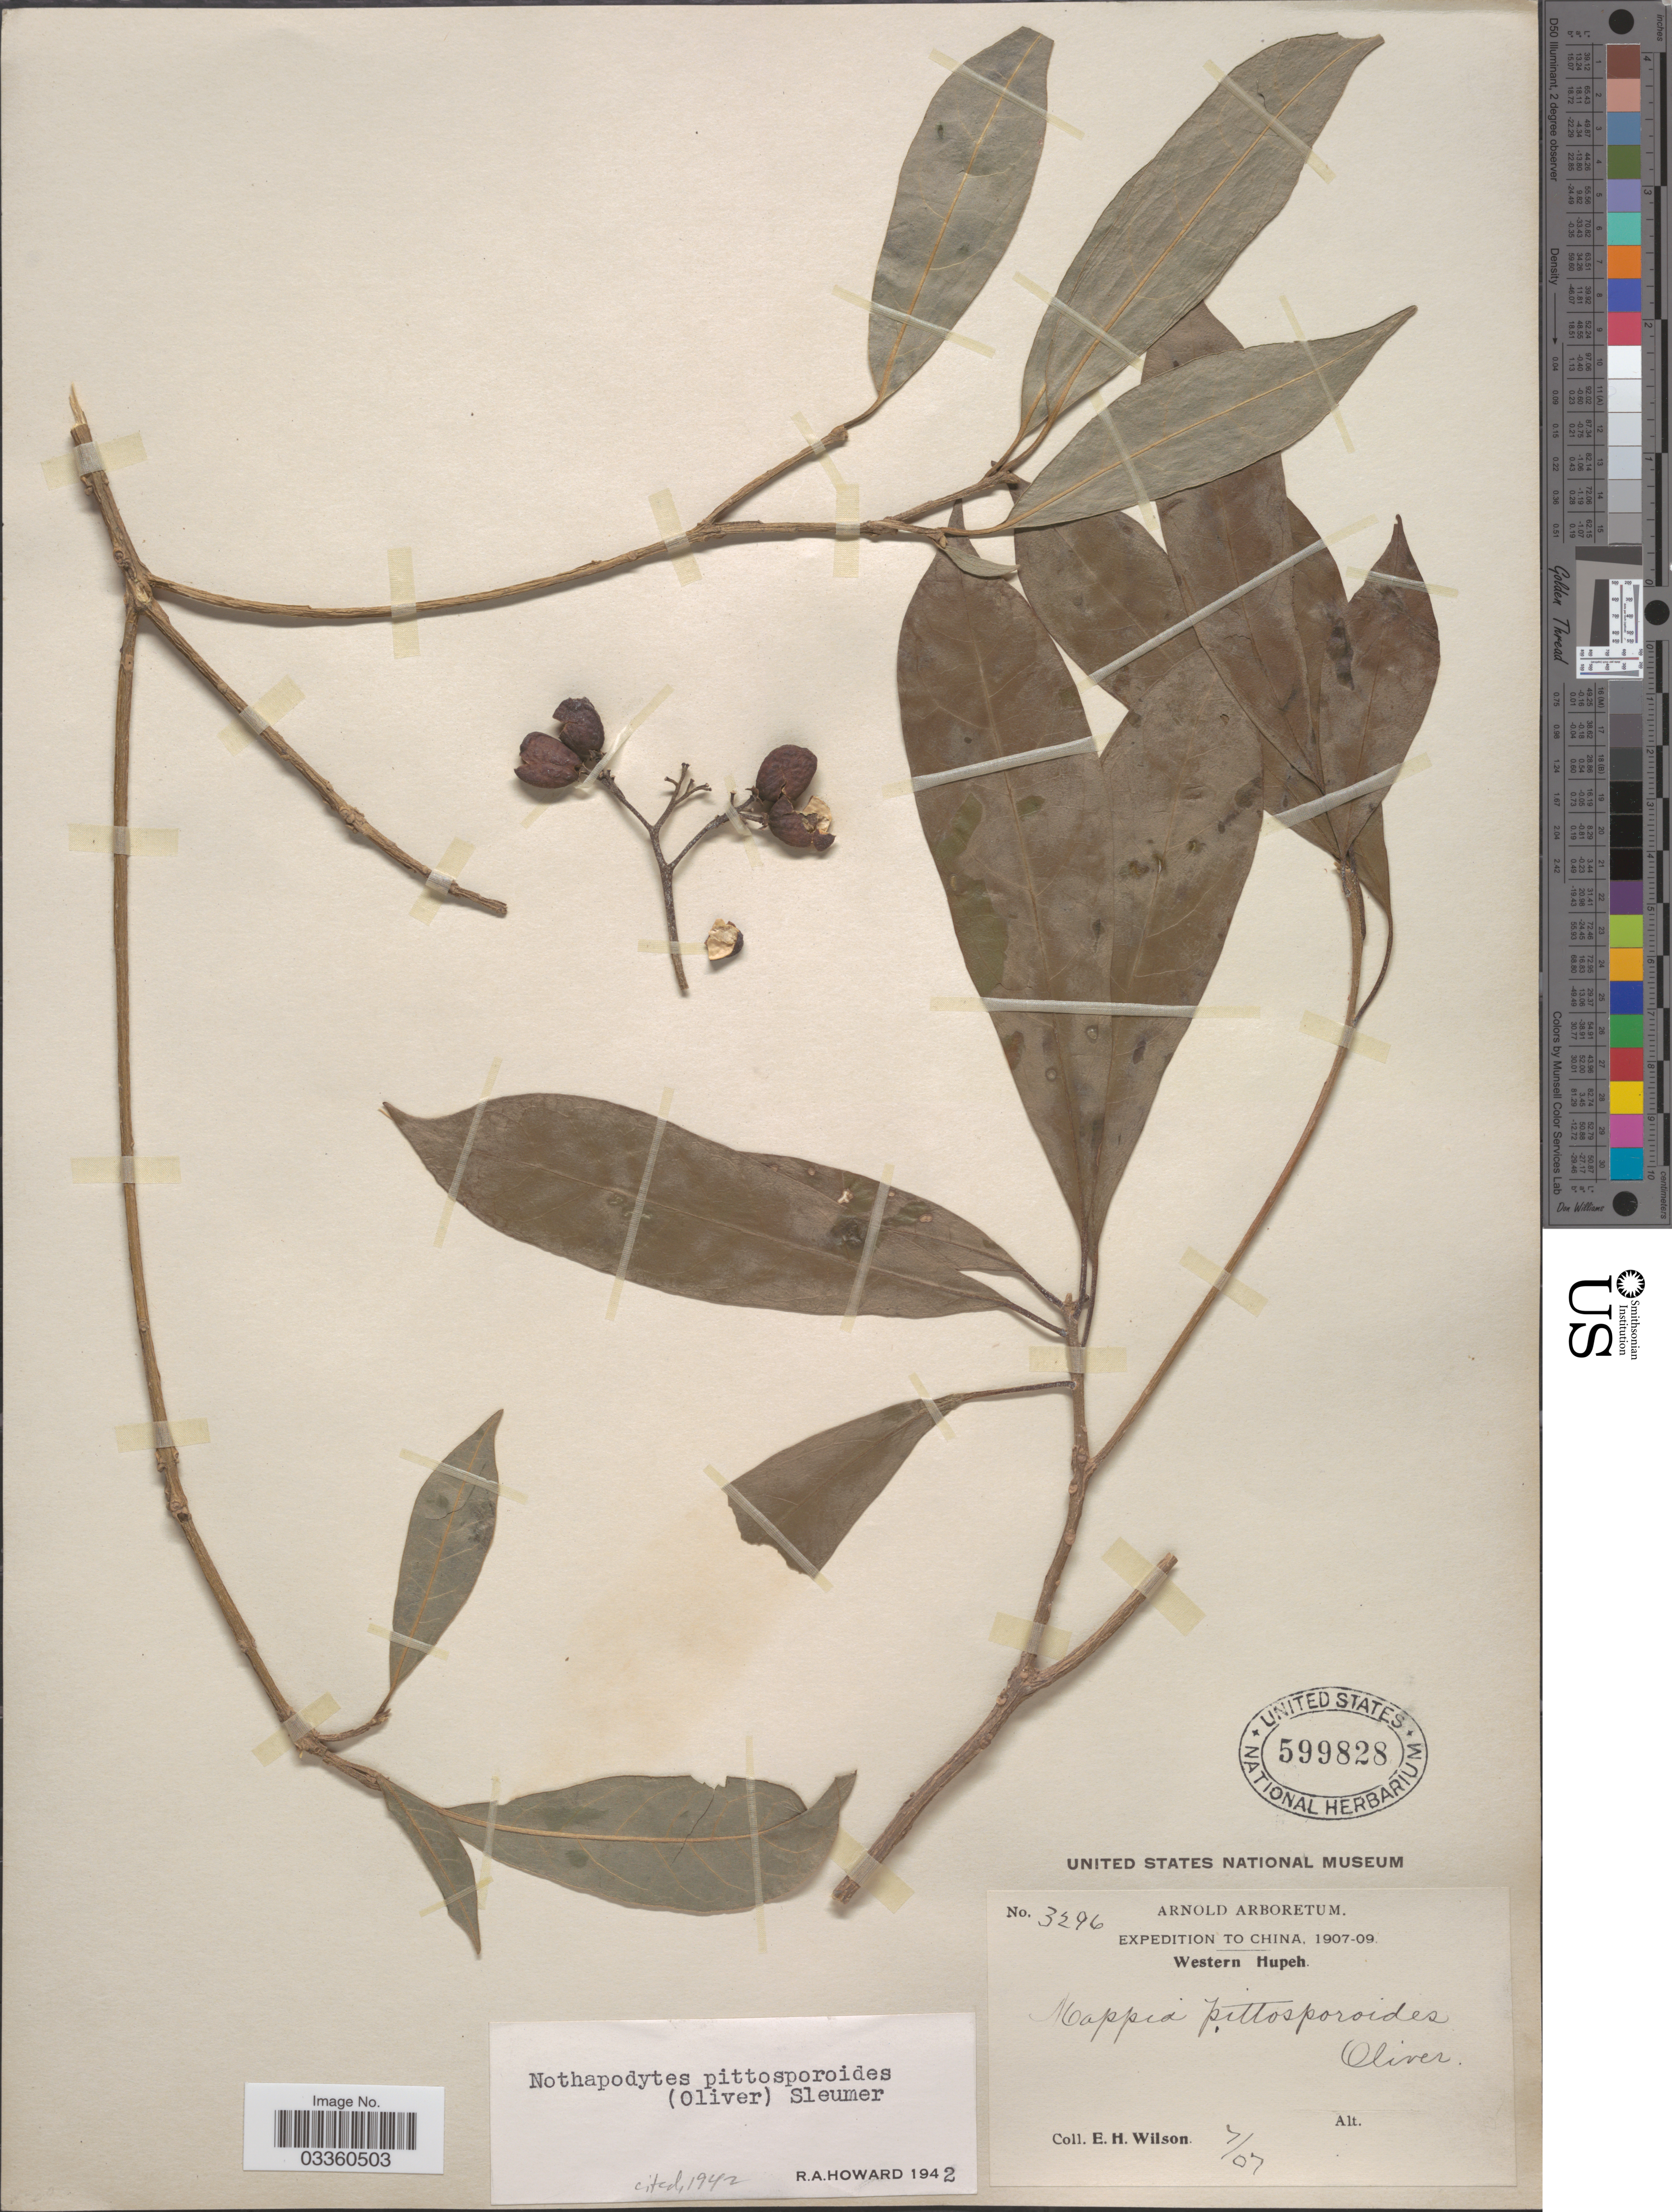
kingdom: Plantae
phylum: Tracheophyta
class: Magnoliopsida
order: Icacinales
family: Icacinaceae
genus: Nothapodytes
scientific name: Nothapodytes pittosporoides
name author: (Oliv.) Sleumer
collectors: E. Wilson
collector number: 3296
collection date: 1907-07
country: China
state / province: Hubei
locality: Western Hupeh.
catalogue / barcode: US 599828